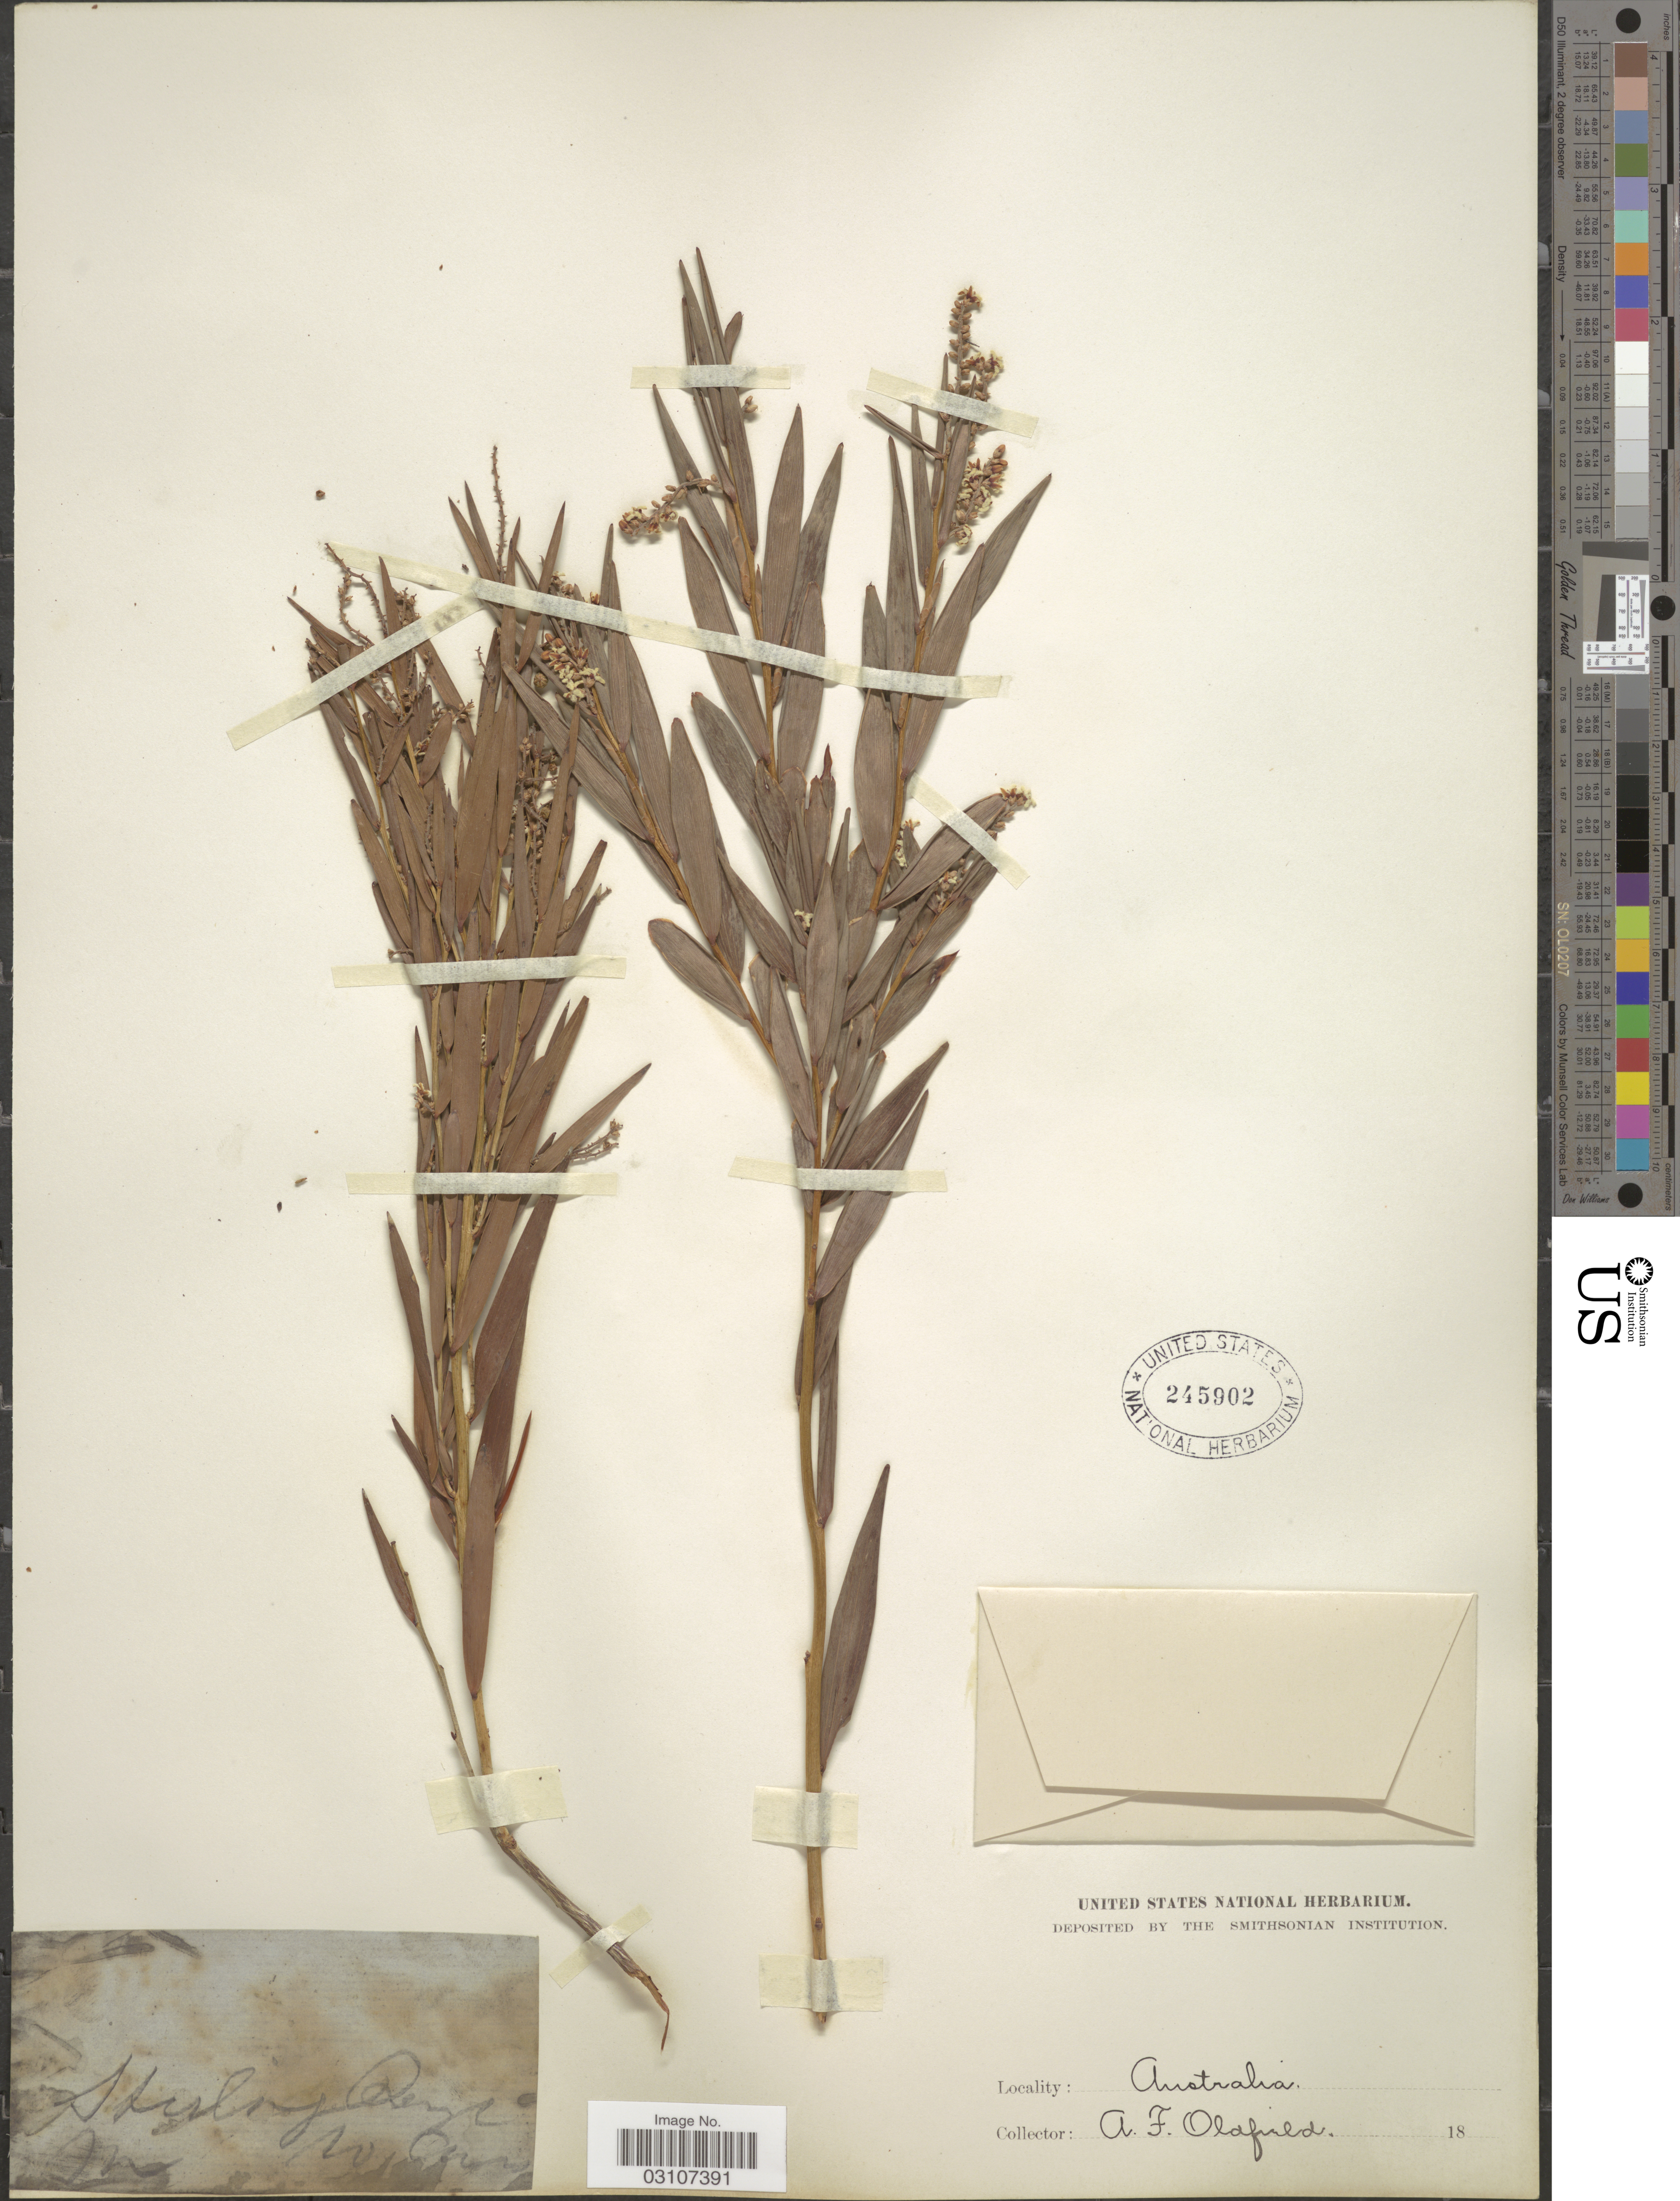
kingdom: Plantae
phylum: Tracheophyta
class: Magnoliopsida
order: Ericales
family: Ericaceae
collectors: A. Oldfield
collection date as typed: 18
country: Australia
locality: Hylsy Rent W. Aus.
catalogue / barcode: US 245902